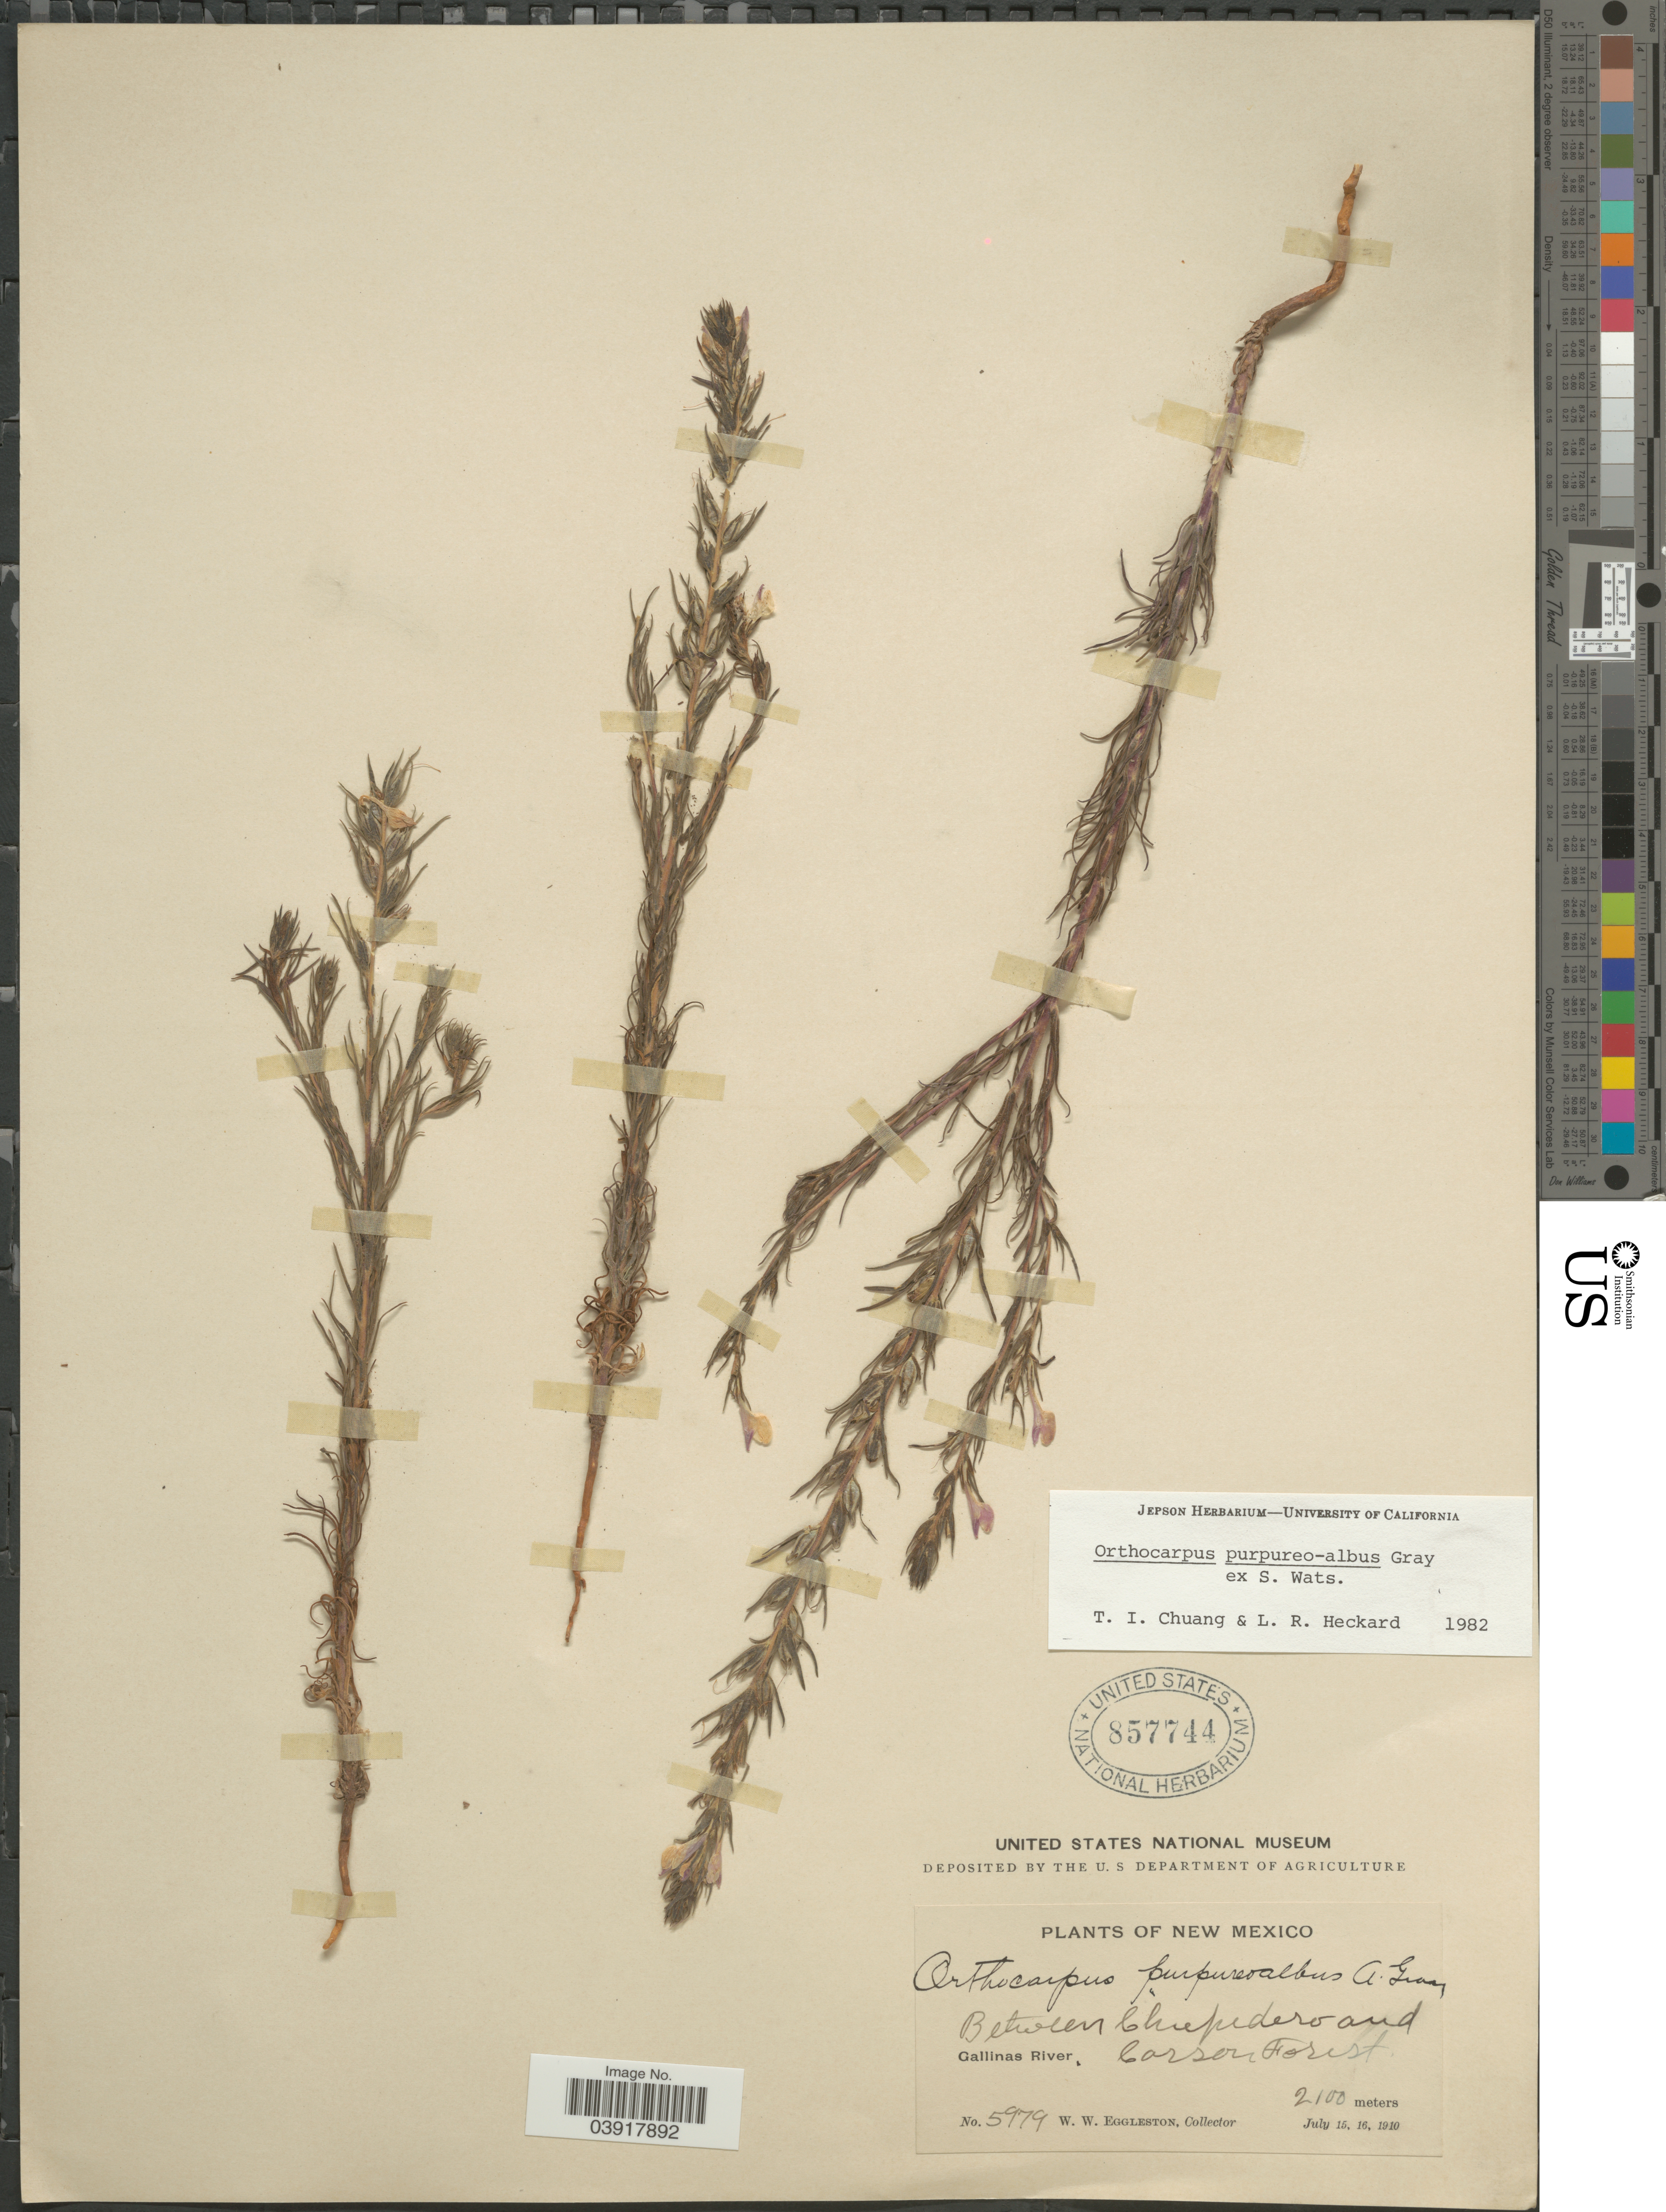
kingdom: Plantae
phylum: Tracheophyta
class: Magnoliopsida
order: Lamiales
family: Orobanchaceae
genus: Orthocarpus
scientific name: Orthocarpus purpureo-albus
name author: A. Gray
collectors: W. W. Eggleston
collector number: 5979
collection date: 1910-07-15/1910-07-16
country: United States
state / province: New Mexico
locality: Between Chupedero and Gallinas River, Carson Forest.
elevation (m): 2100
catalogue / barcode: US 857744